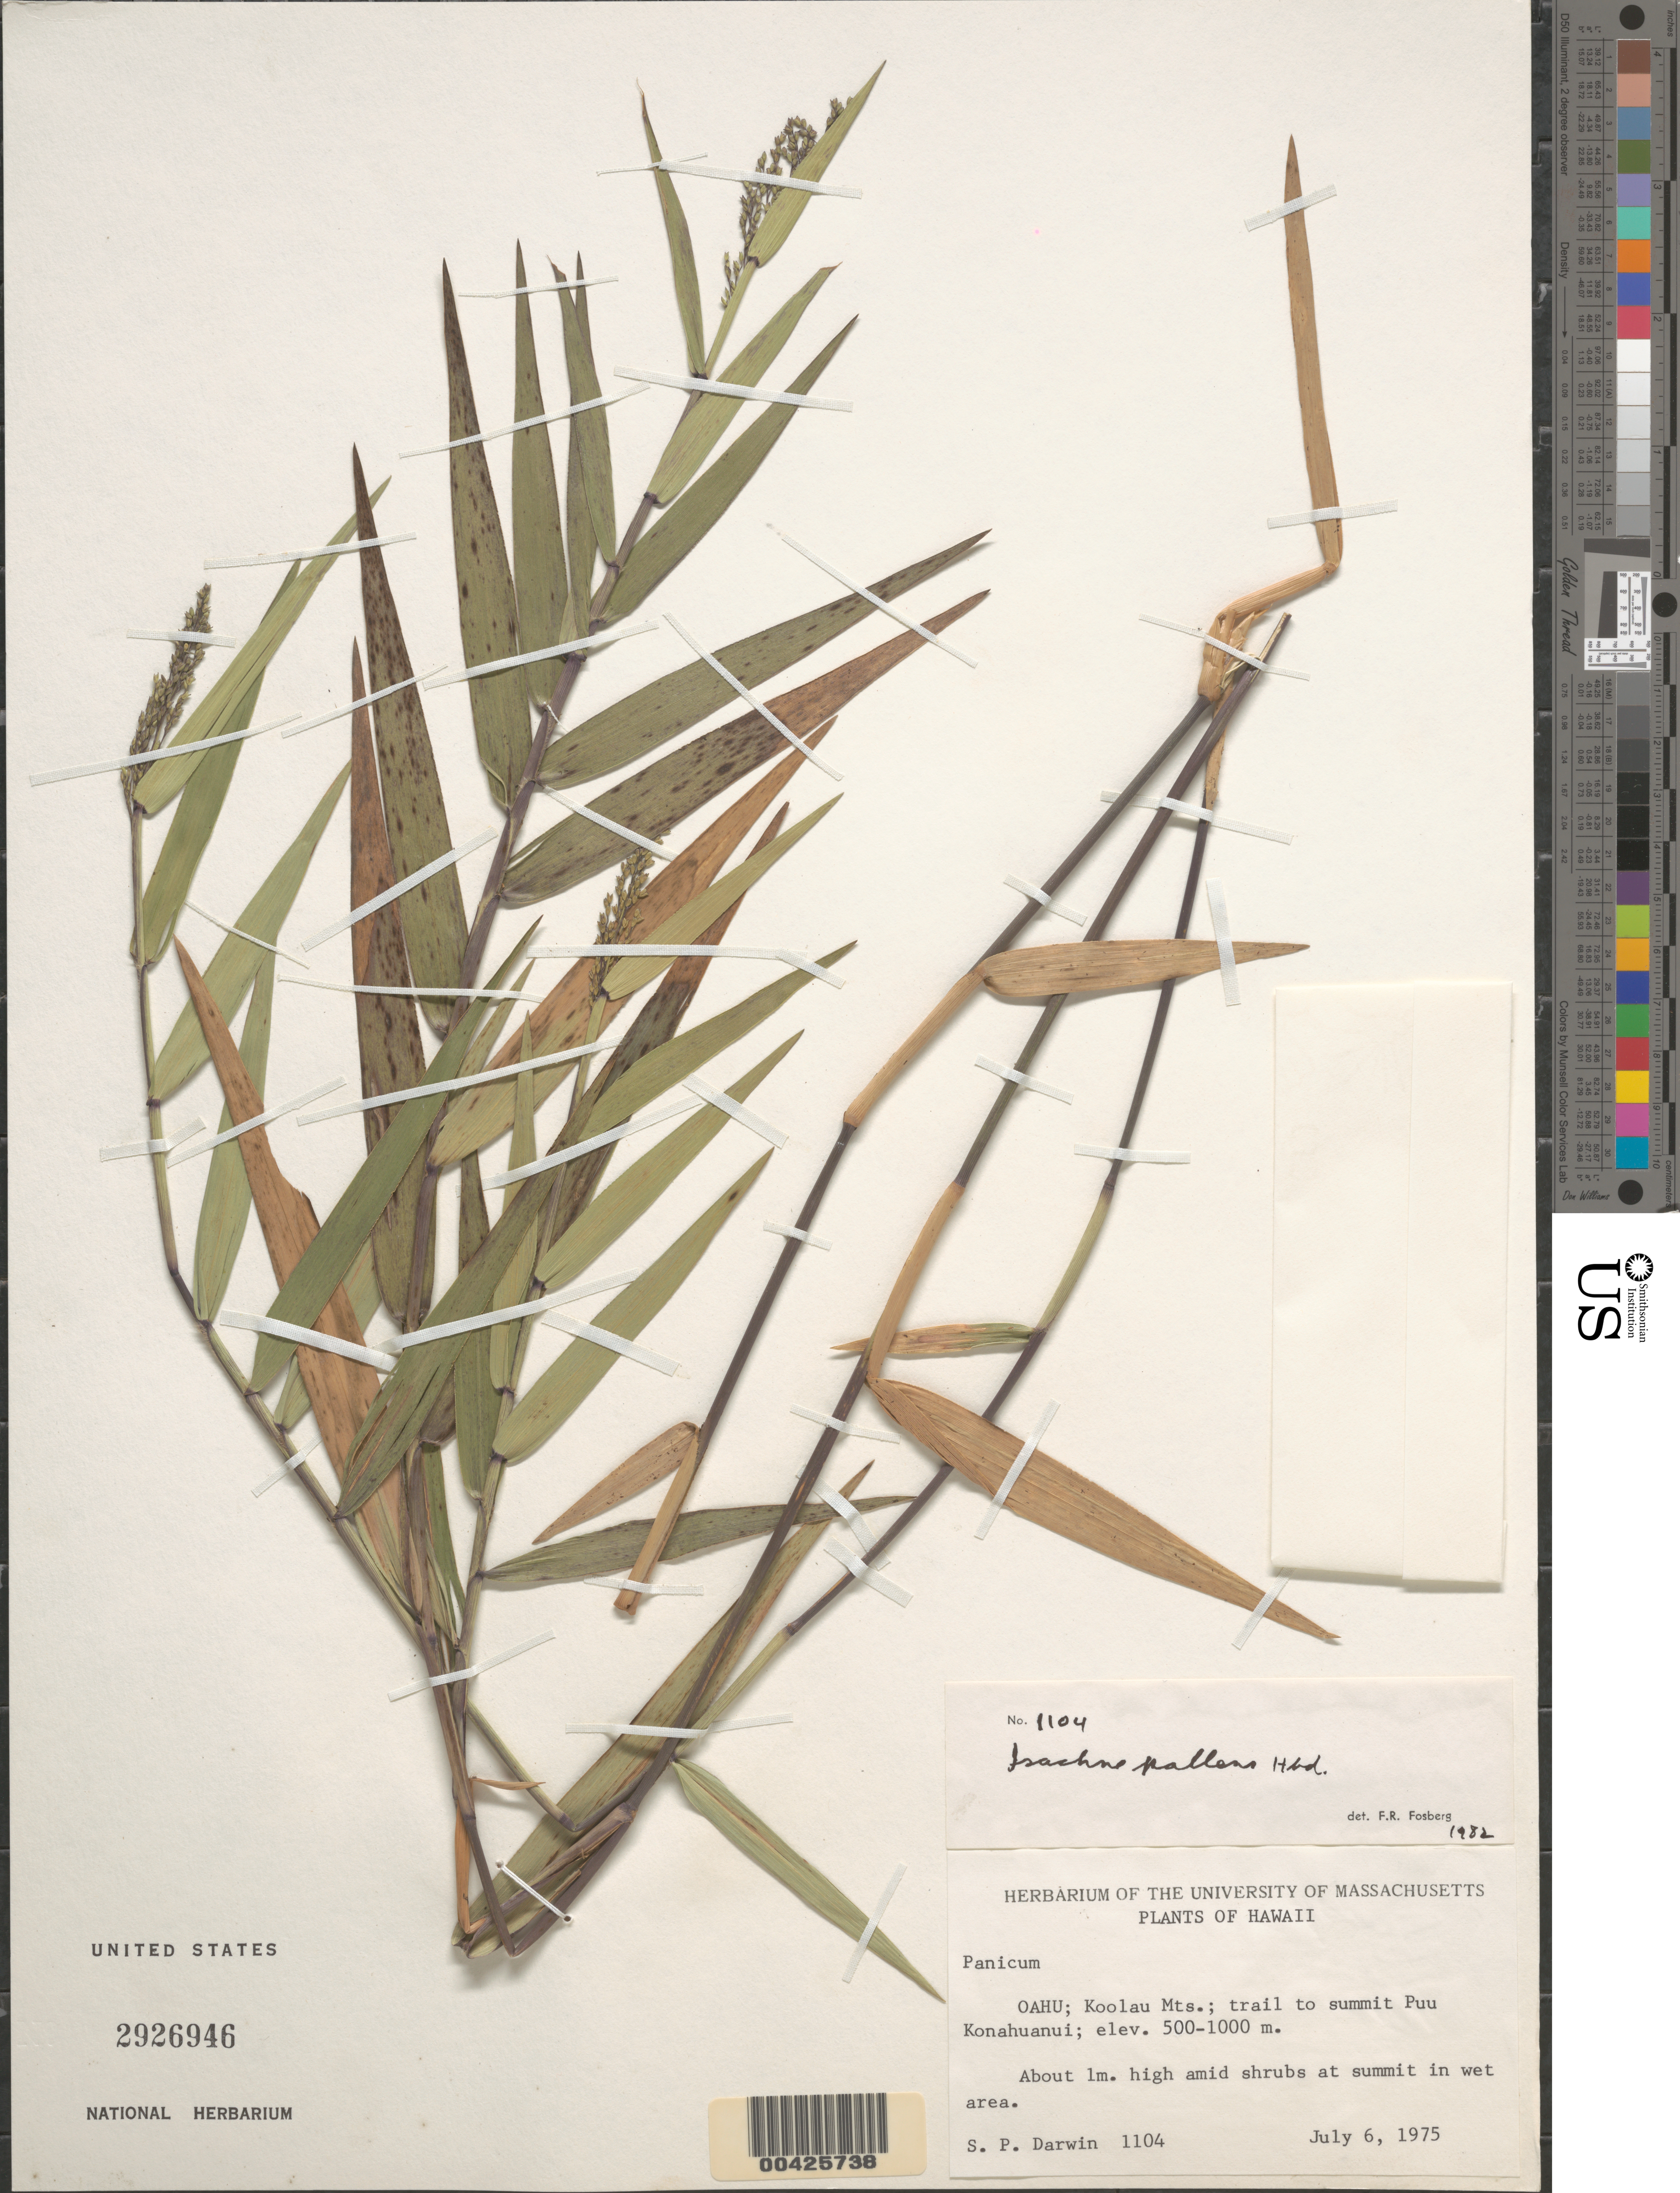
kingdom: Plantae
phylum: Tracheophyta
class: Liliopsida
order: Poales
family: Poaceae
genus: Isachne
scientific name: Isachne pallens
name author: Hillebr.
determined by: Fosberg, F. R.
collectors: S. P. Darwin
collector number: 1104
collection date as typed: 6 Jul 1975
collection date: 1975-07-06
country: United States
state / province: Hawaii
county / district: Honolulu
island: Oahu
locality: Koolau Mountains, trail to summit Puu Konahuanui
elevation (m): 500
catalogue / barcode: US 2926946